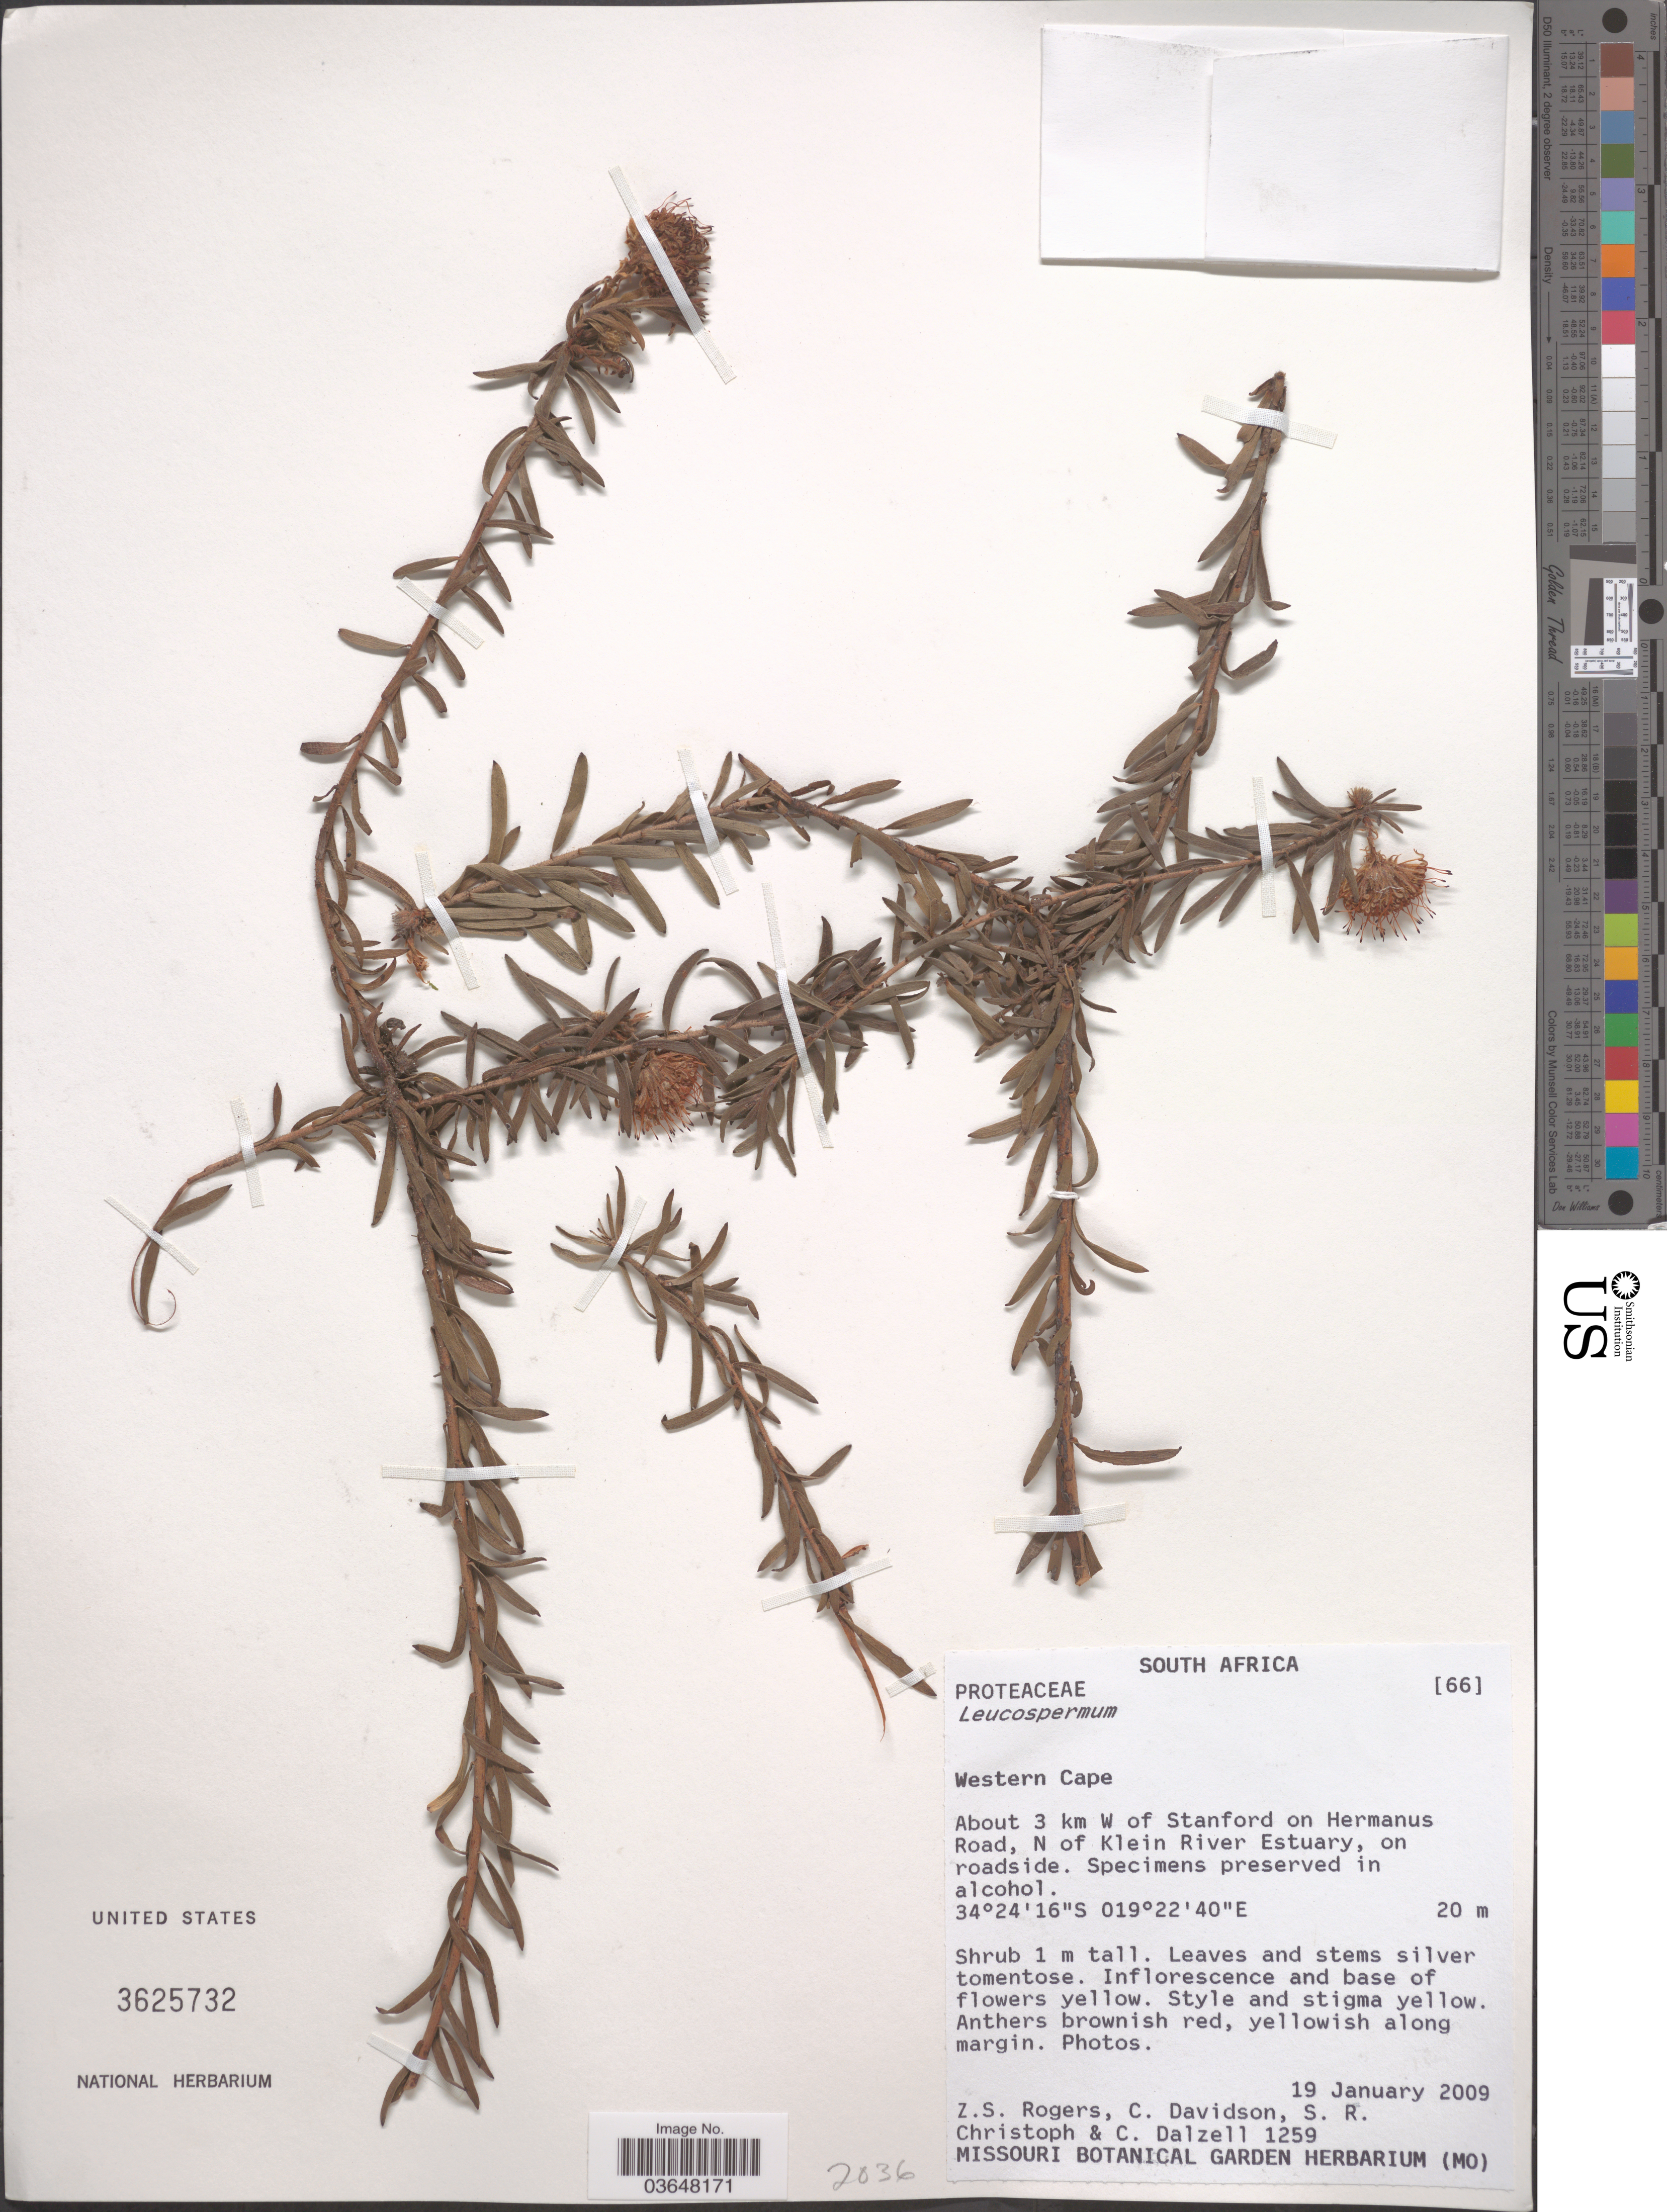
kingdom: Plantae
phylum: Tracheophyta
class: Magnoliopsida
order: Proteales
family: Proteaceae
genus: Leucospermum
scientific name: Leucospermum sp.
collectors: Z. S. Rogers, C. Davidson, S. Christoph & C. Dalzell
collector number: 1259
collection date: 2009-01-19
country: South Africa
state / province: Western Cape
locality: About 3 km W of Stanford on Hermanus Road, N of Klein River Estuary, on roadside.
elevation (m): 20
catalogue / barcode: US 3625732